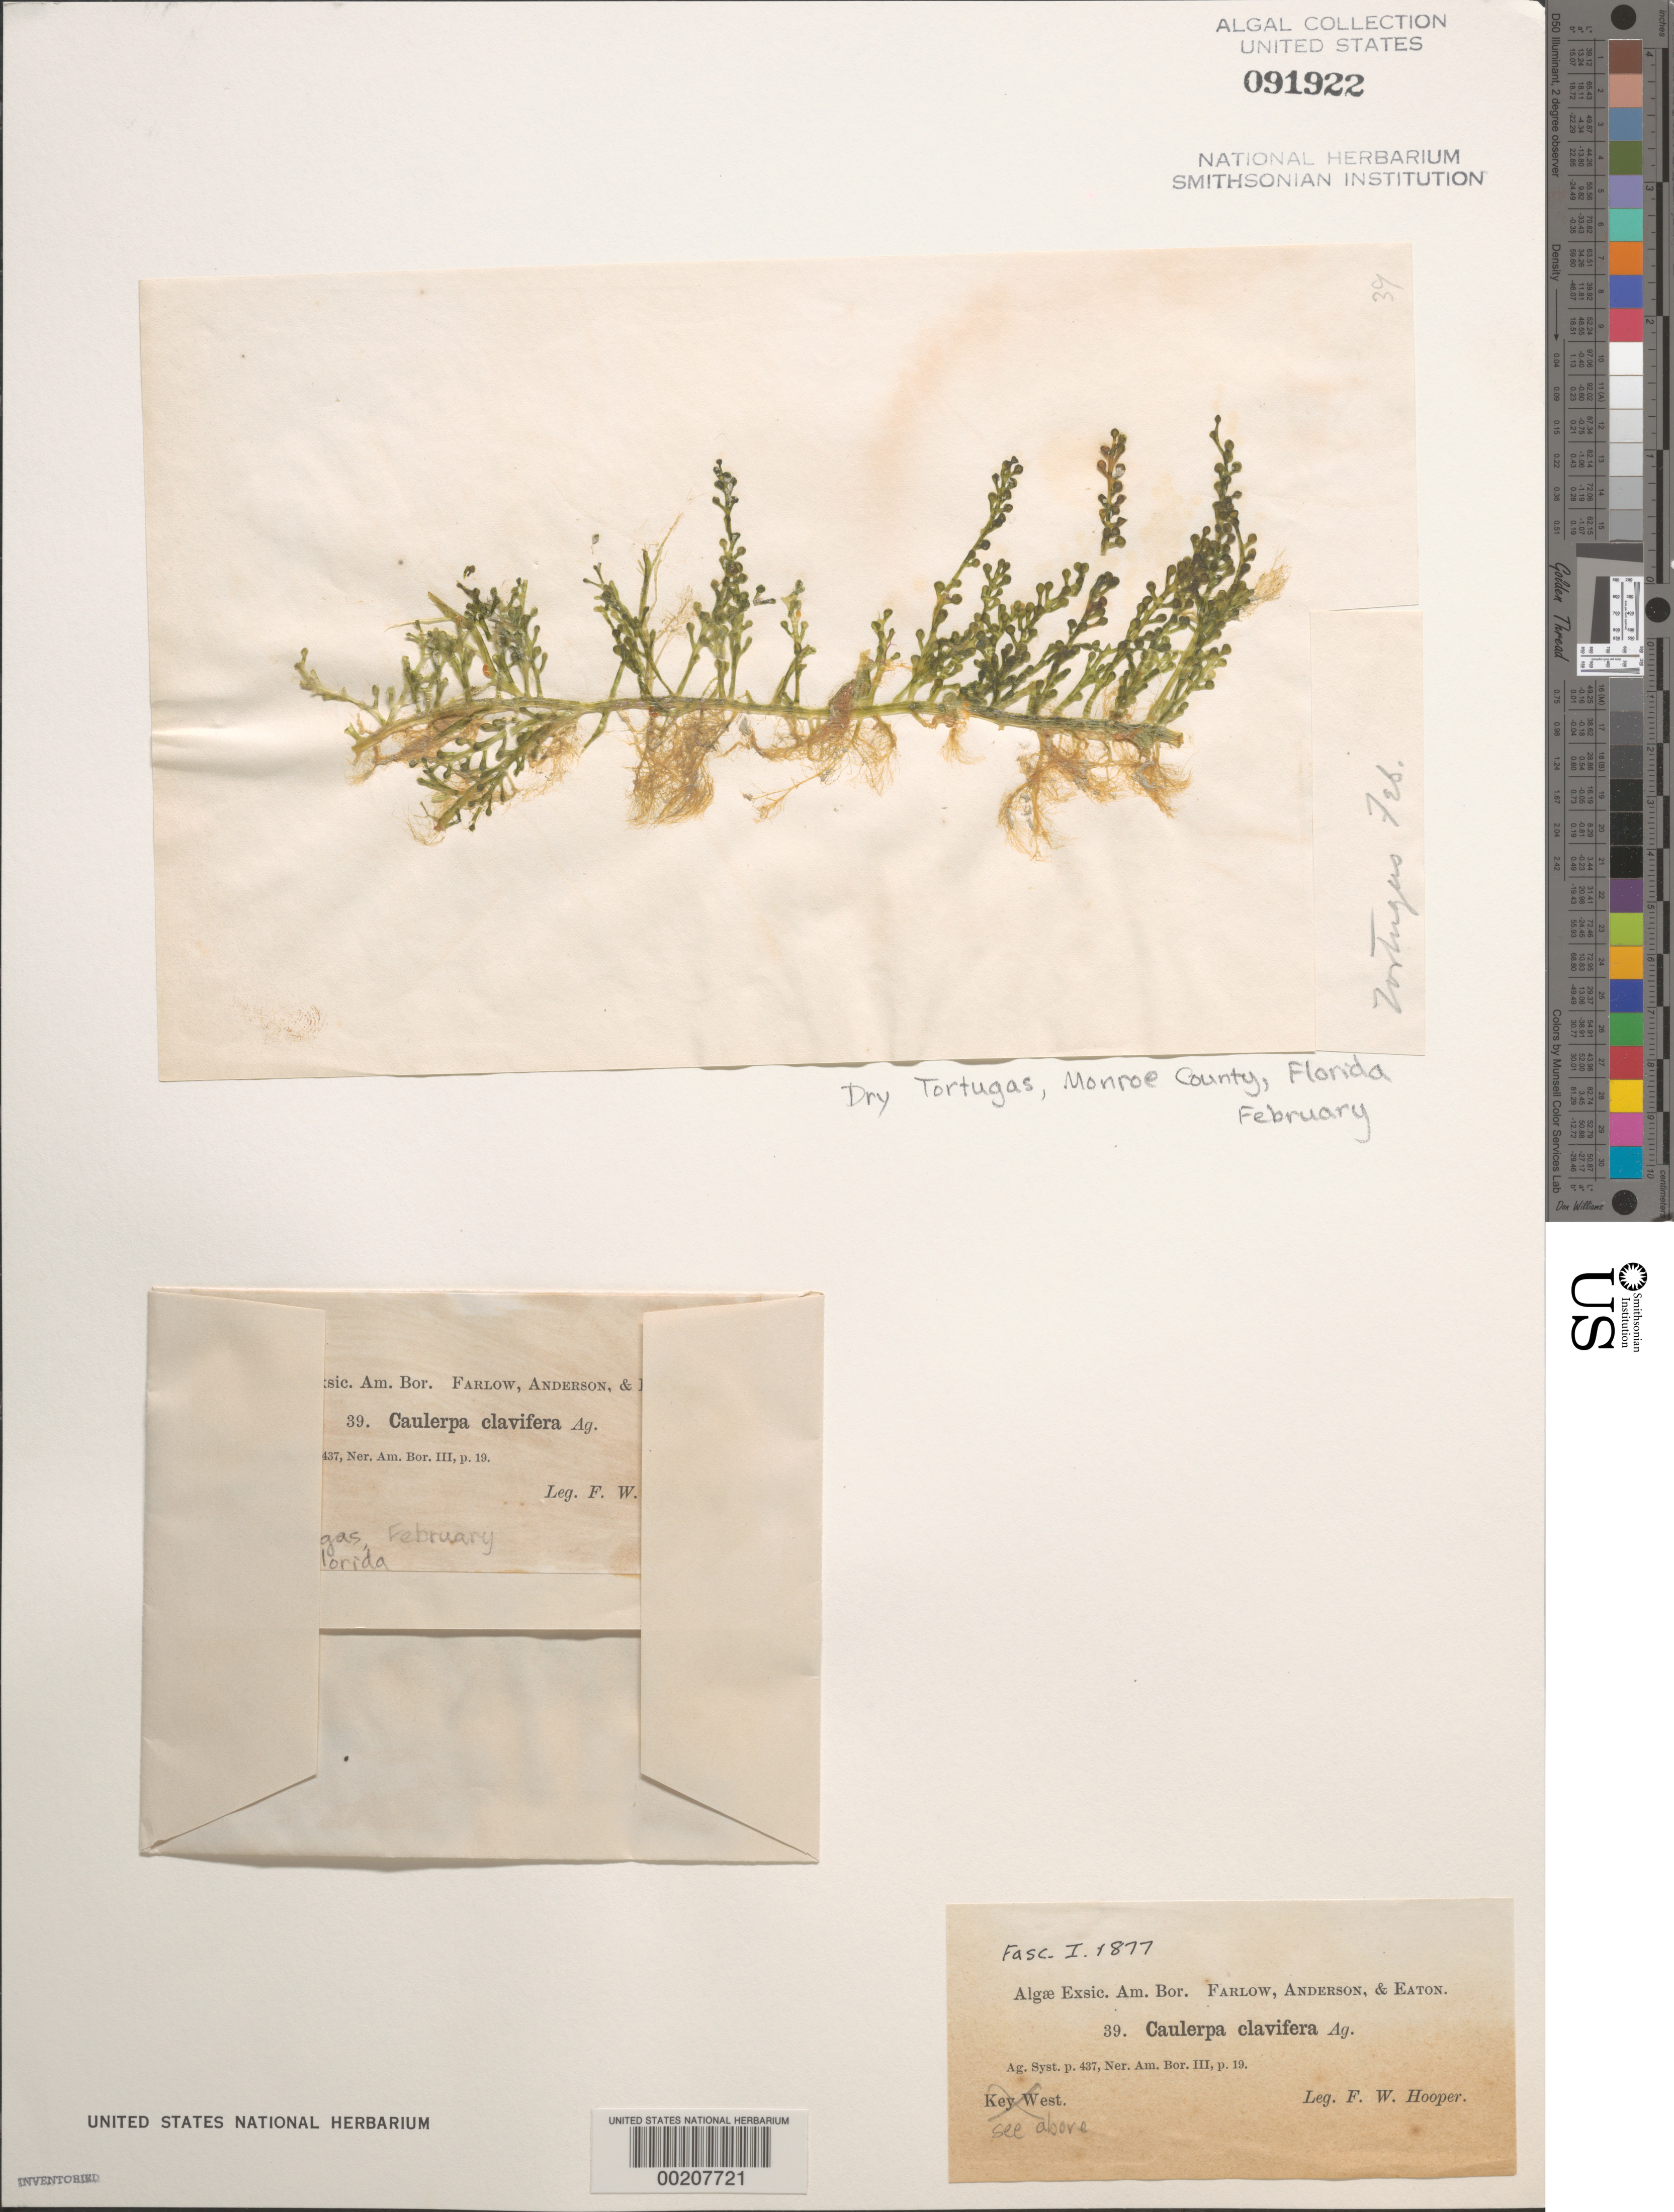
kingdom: Plantae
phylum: Chlorophyta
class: Ulvophyceae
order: Bryopsidales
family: Caulerpaceae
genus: Caulerpa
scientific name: Caulerpa racemosa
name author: (Forssk.) J. Agardh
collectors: F. Hooper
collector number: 39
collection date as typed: Feb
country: United States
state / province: Florida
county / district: Monroe County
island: Dry Tortugas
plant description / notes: Farlow, Anderson & Eaton, Algae Exsiccatae Americae Borealis, Fasc. I, 1877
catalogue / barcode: US 91922